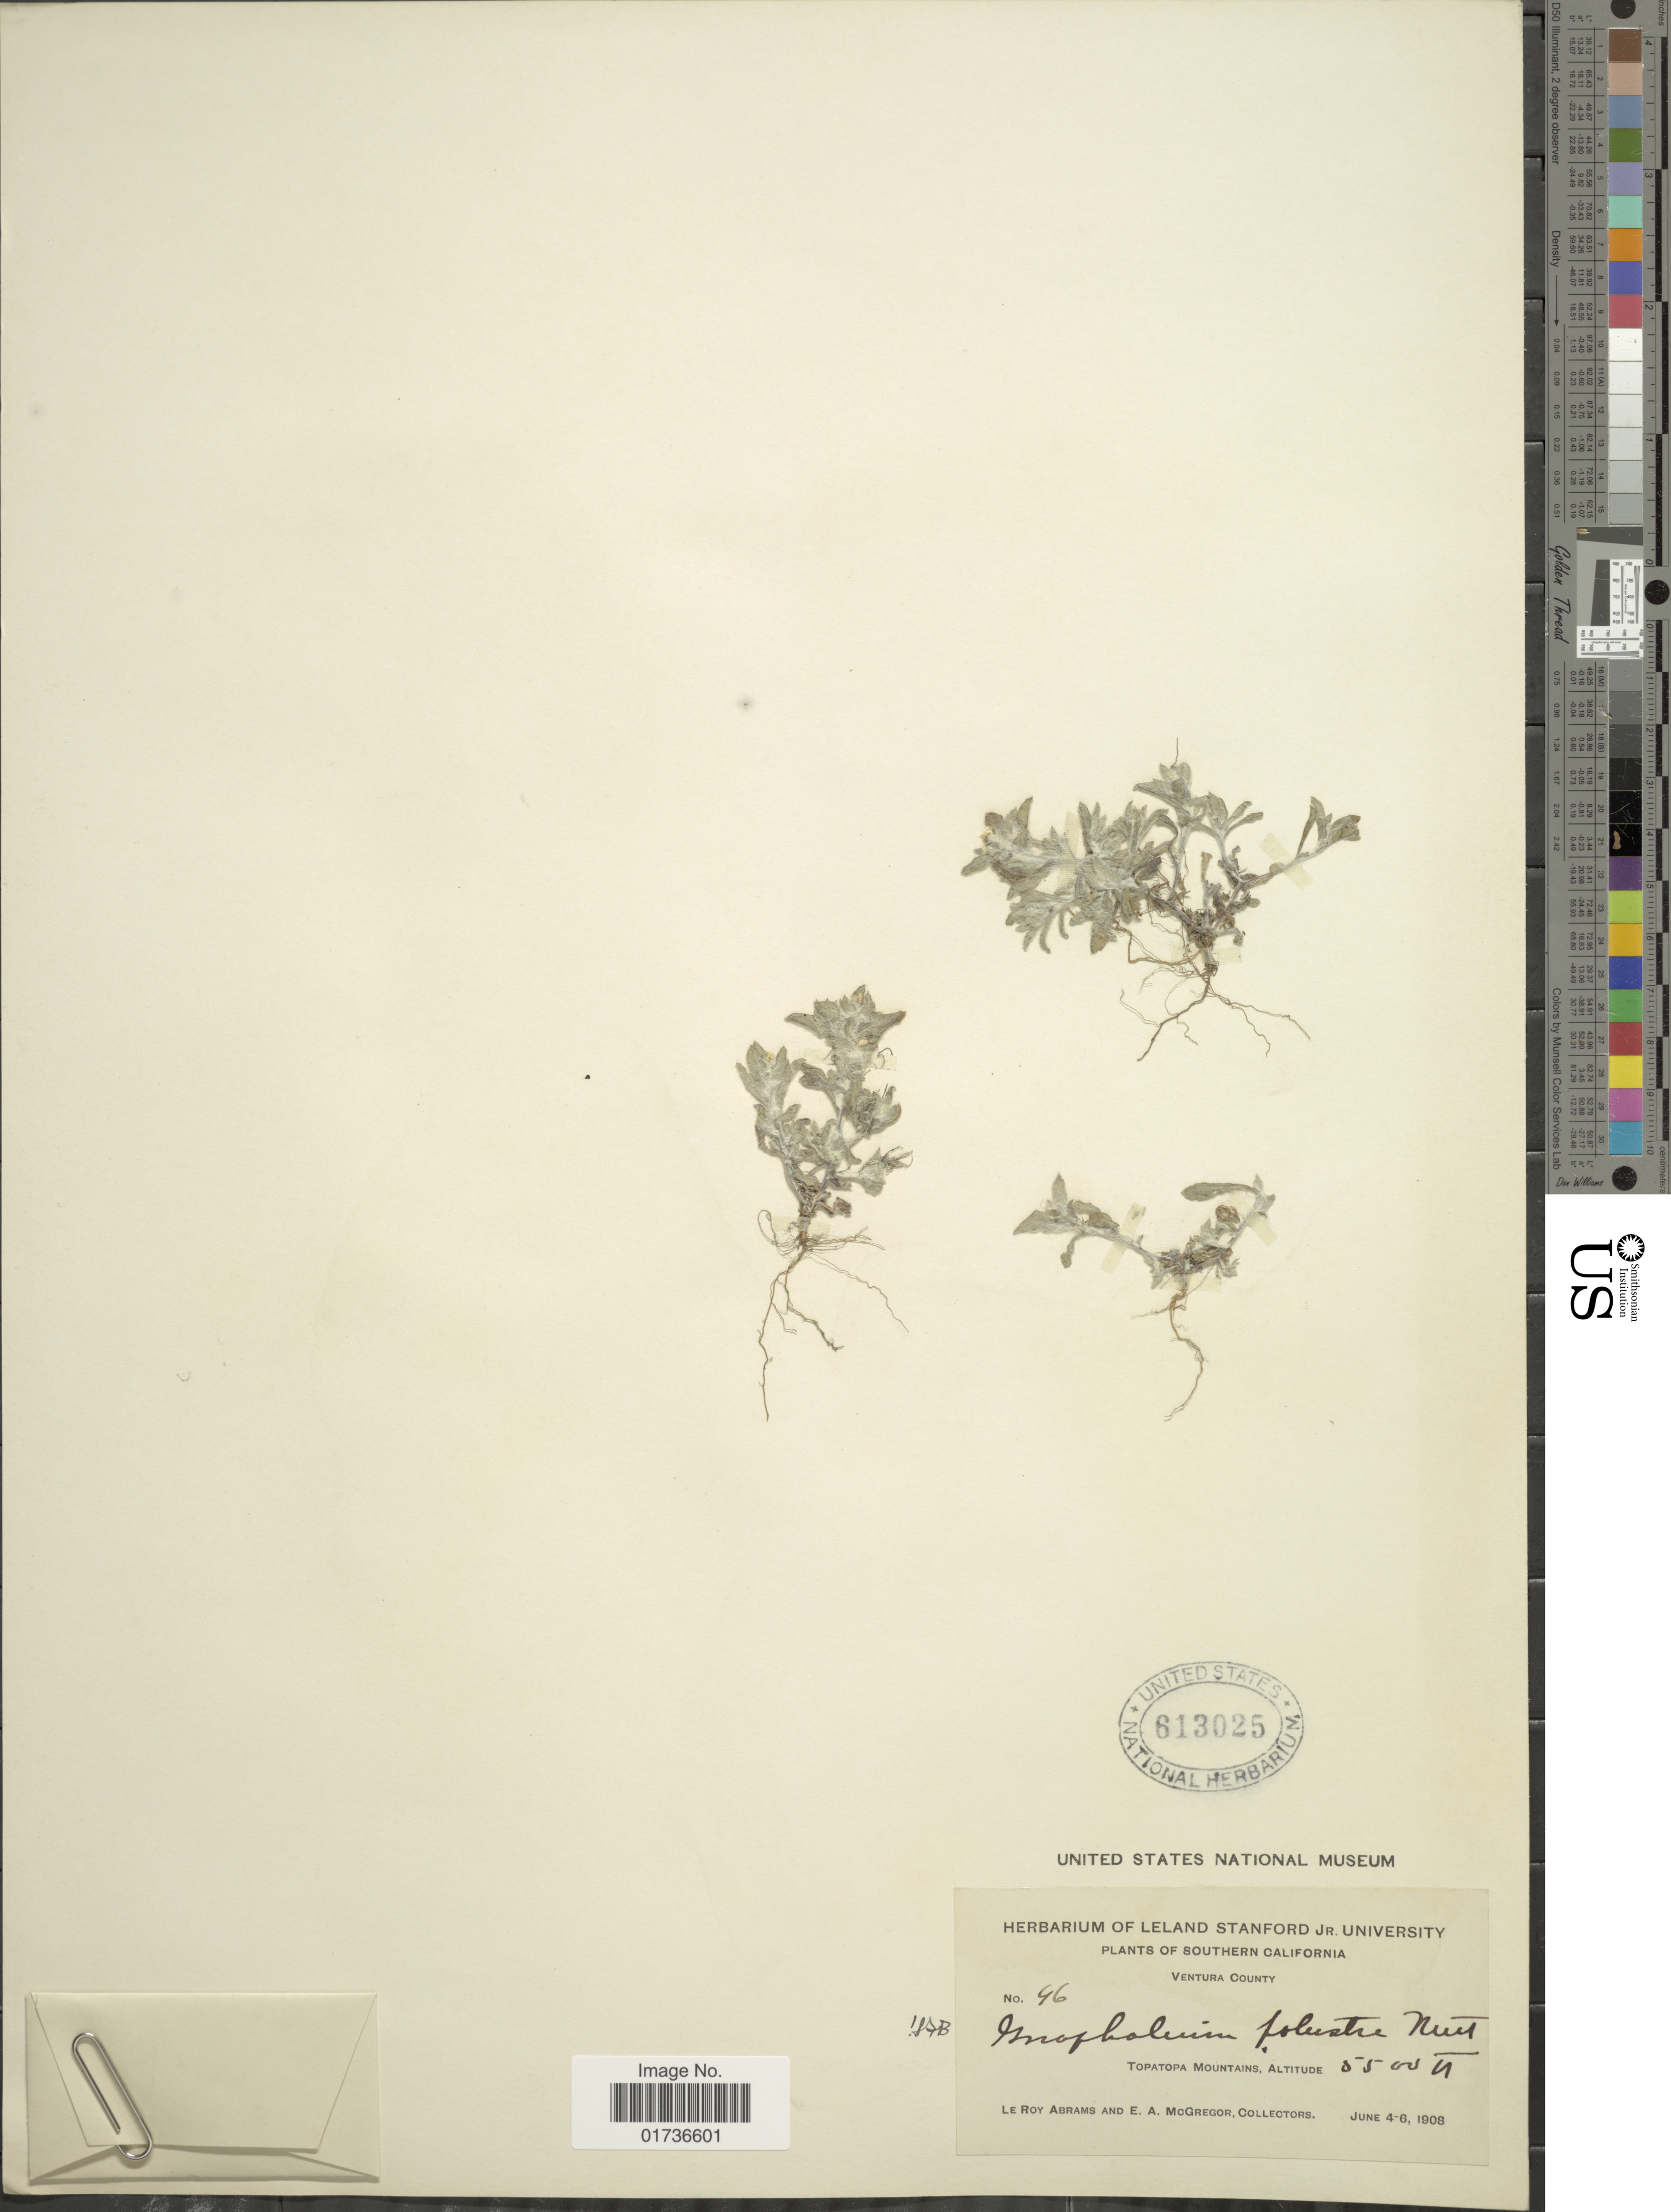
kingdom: Plantae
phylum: Tracheophyta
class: Magnoliopsida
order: Asterales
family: Asteraceae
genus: Gnaphalium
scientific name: Gnaphalium palustre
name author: Nutt.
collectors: L. Abrams & E. A. McGregor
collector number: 46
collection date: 1908-06-04/1908-06-06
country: United States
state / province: California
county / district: Ventura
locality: Southern California, Ventura County, Topatopa Mountains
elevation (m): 5500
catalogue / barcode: US 613025